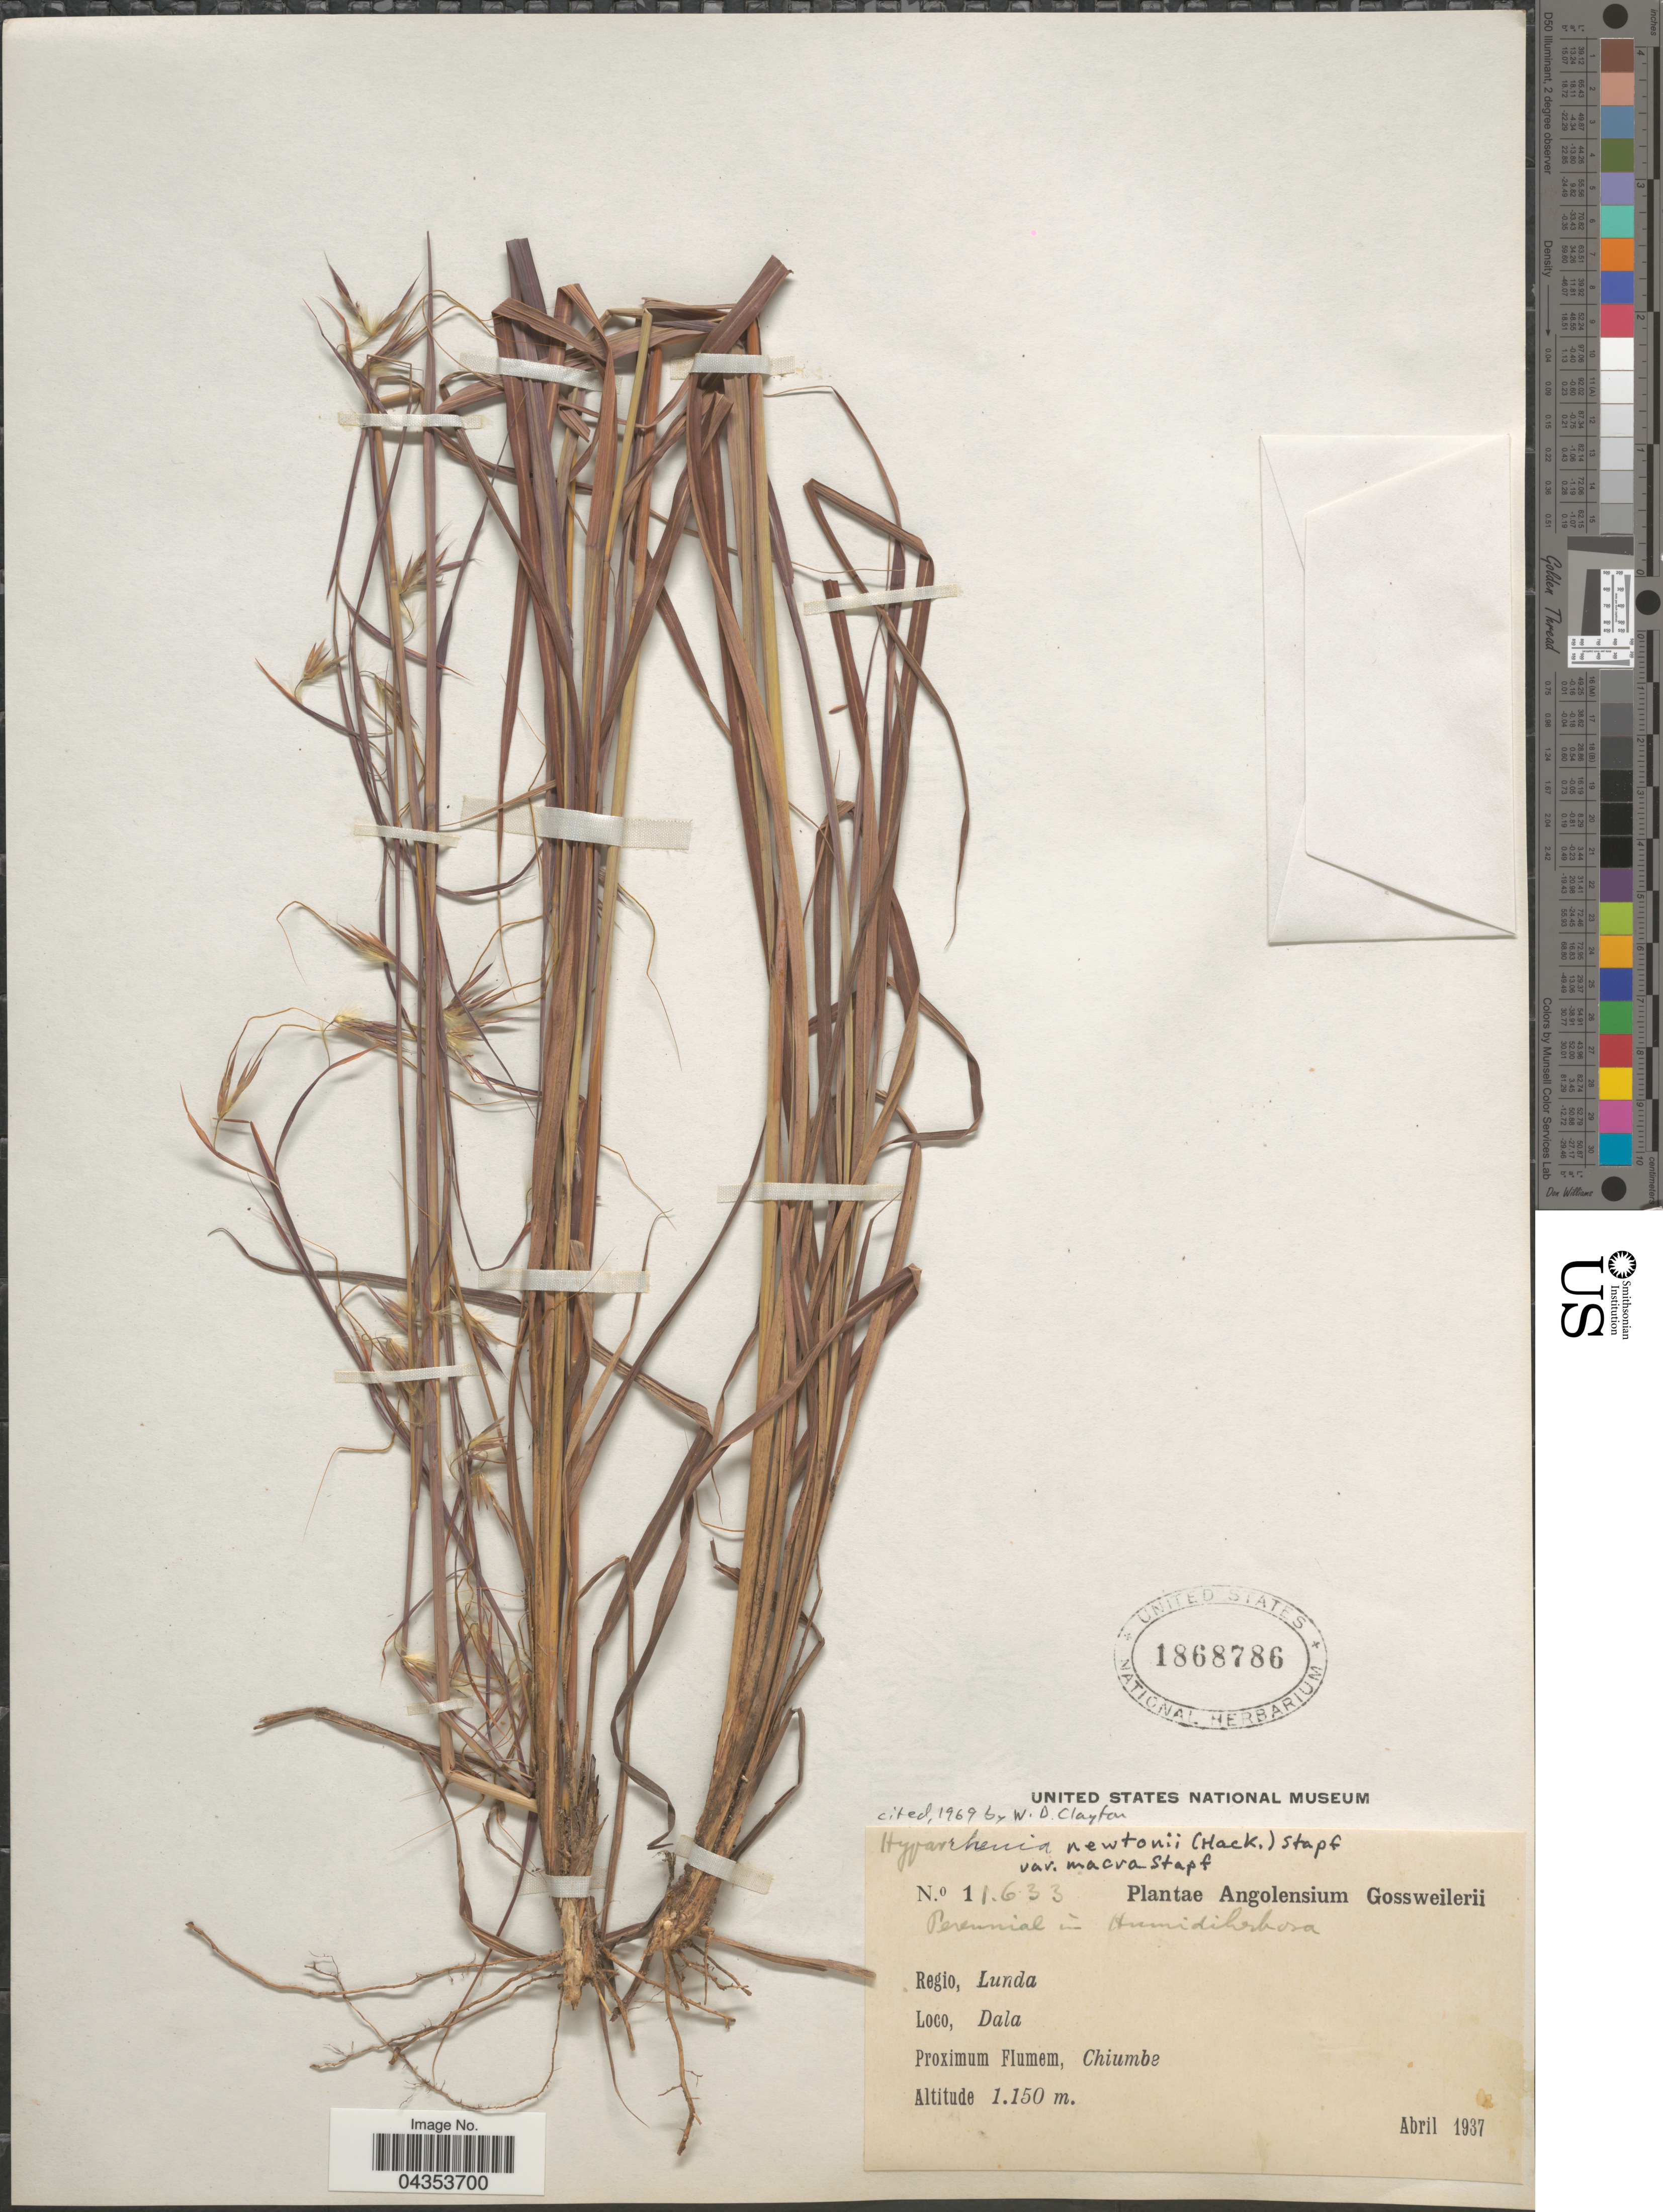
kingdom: Plantae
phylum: Tracheophyta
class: Liliopsida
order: Poales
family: Poaceae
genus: Hyparrhenia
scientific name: Hyparrhenia newtonii var. macra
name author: Stapf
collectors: -. Gossweiler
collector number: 11633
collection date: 1937-04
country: Angola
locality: Regio, Lunda. Dala. Proximum Flumen, Chiumbe.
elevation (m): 1150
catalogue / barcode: US 1868786